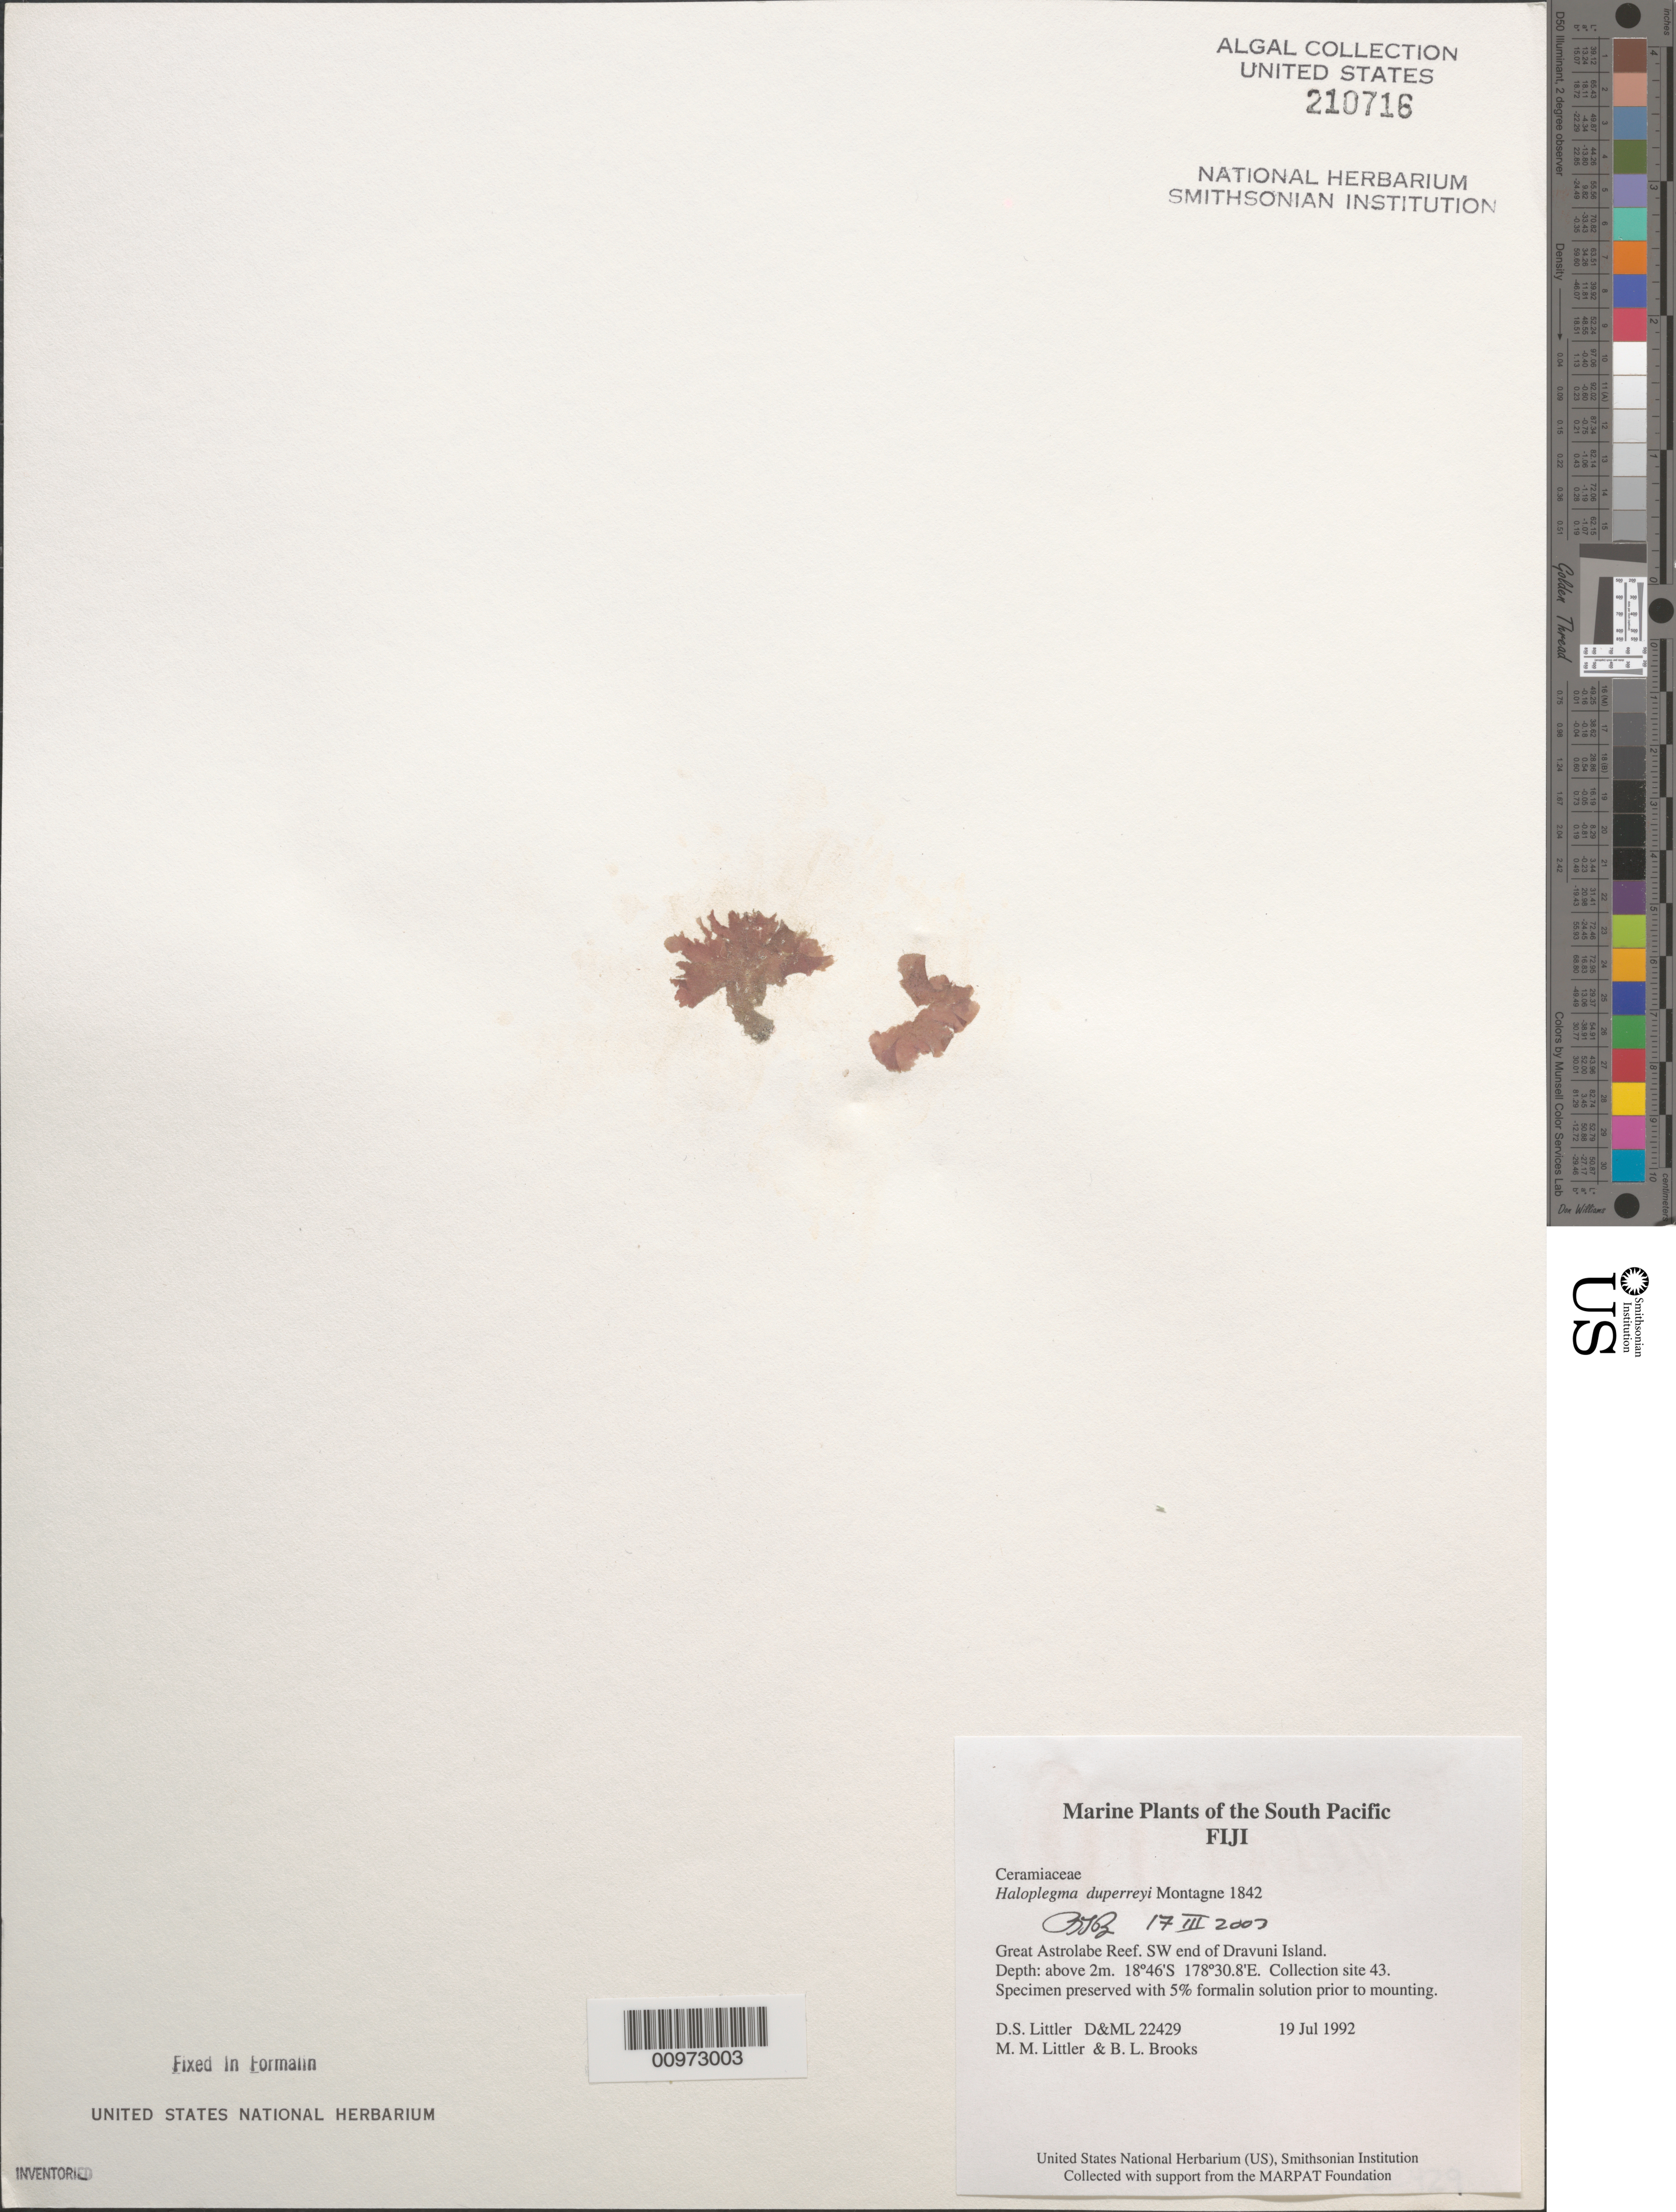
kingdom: Plantae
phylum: Rhodophyta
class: Florideophyceae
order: Ceramiales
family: Wrangeliaceae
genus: Haloplegma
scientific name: Haloplegma duperreyi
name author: Mont.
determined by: Brooks, B. L., (BOT), Smithsonian Institution - National Museum of Natural History (UNITED STATES)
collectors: D. S. Littler, M. M. Littler, B. Brooks & J. Koven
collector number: D&ML 22429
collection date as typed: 19 Jul 1992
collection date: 1992-07-19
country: Fiji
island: Dravuni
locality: Great Astrolabe Reef, southwest side of island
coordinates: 18 46'S, 178 30.8'E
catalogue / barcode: US 210716